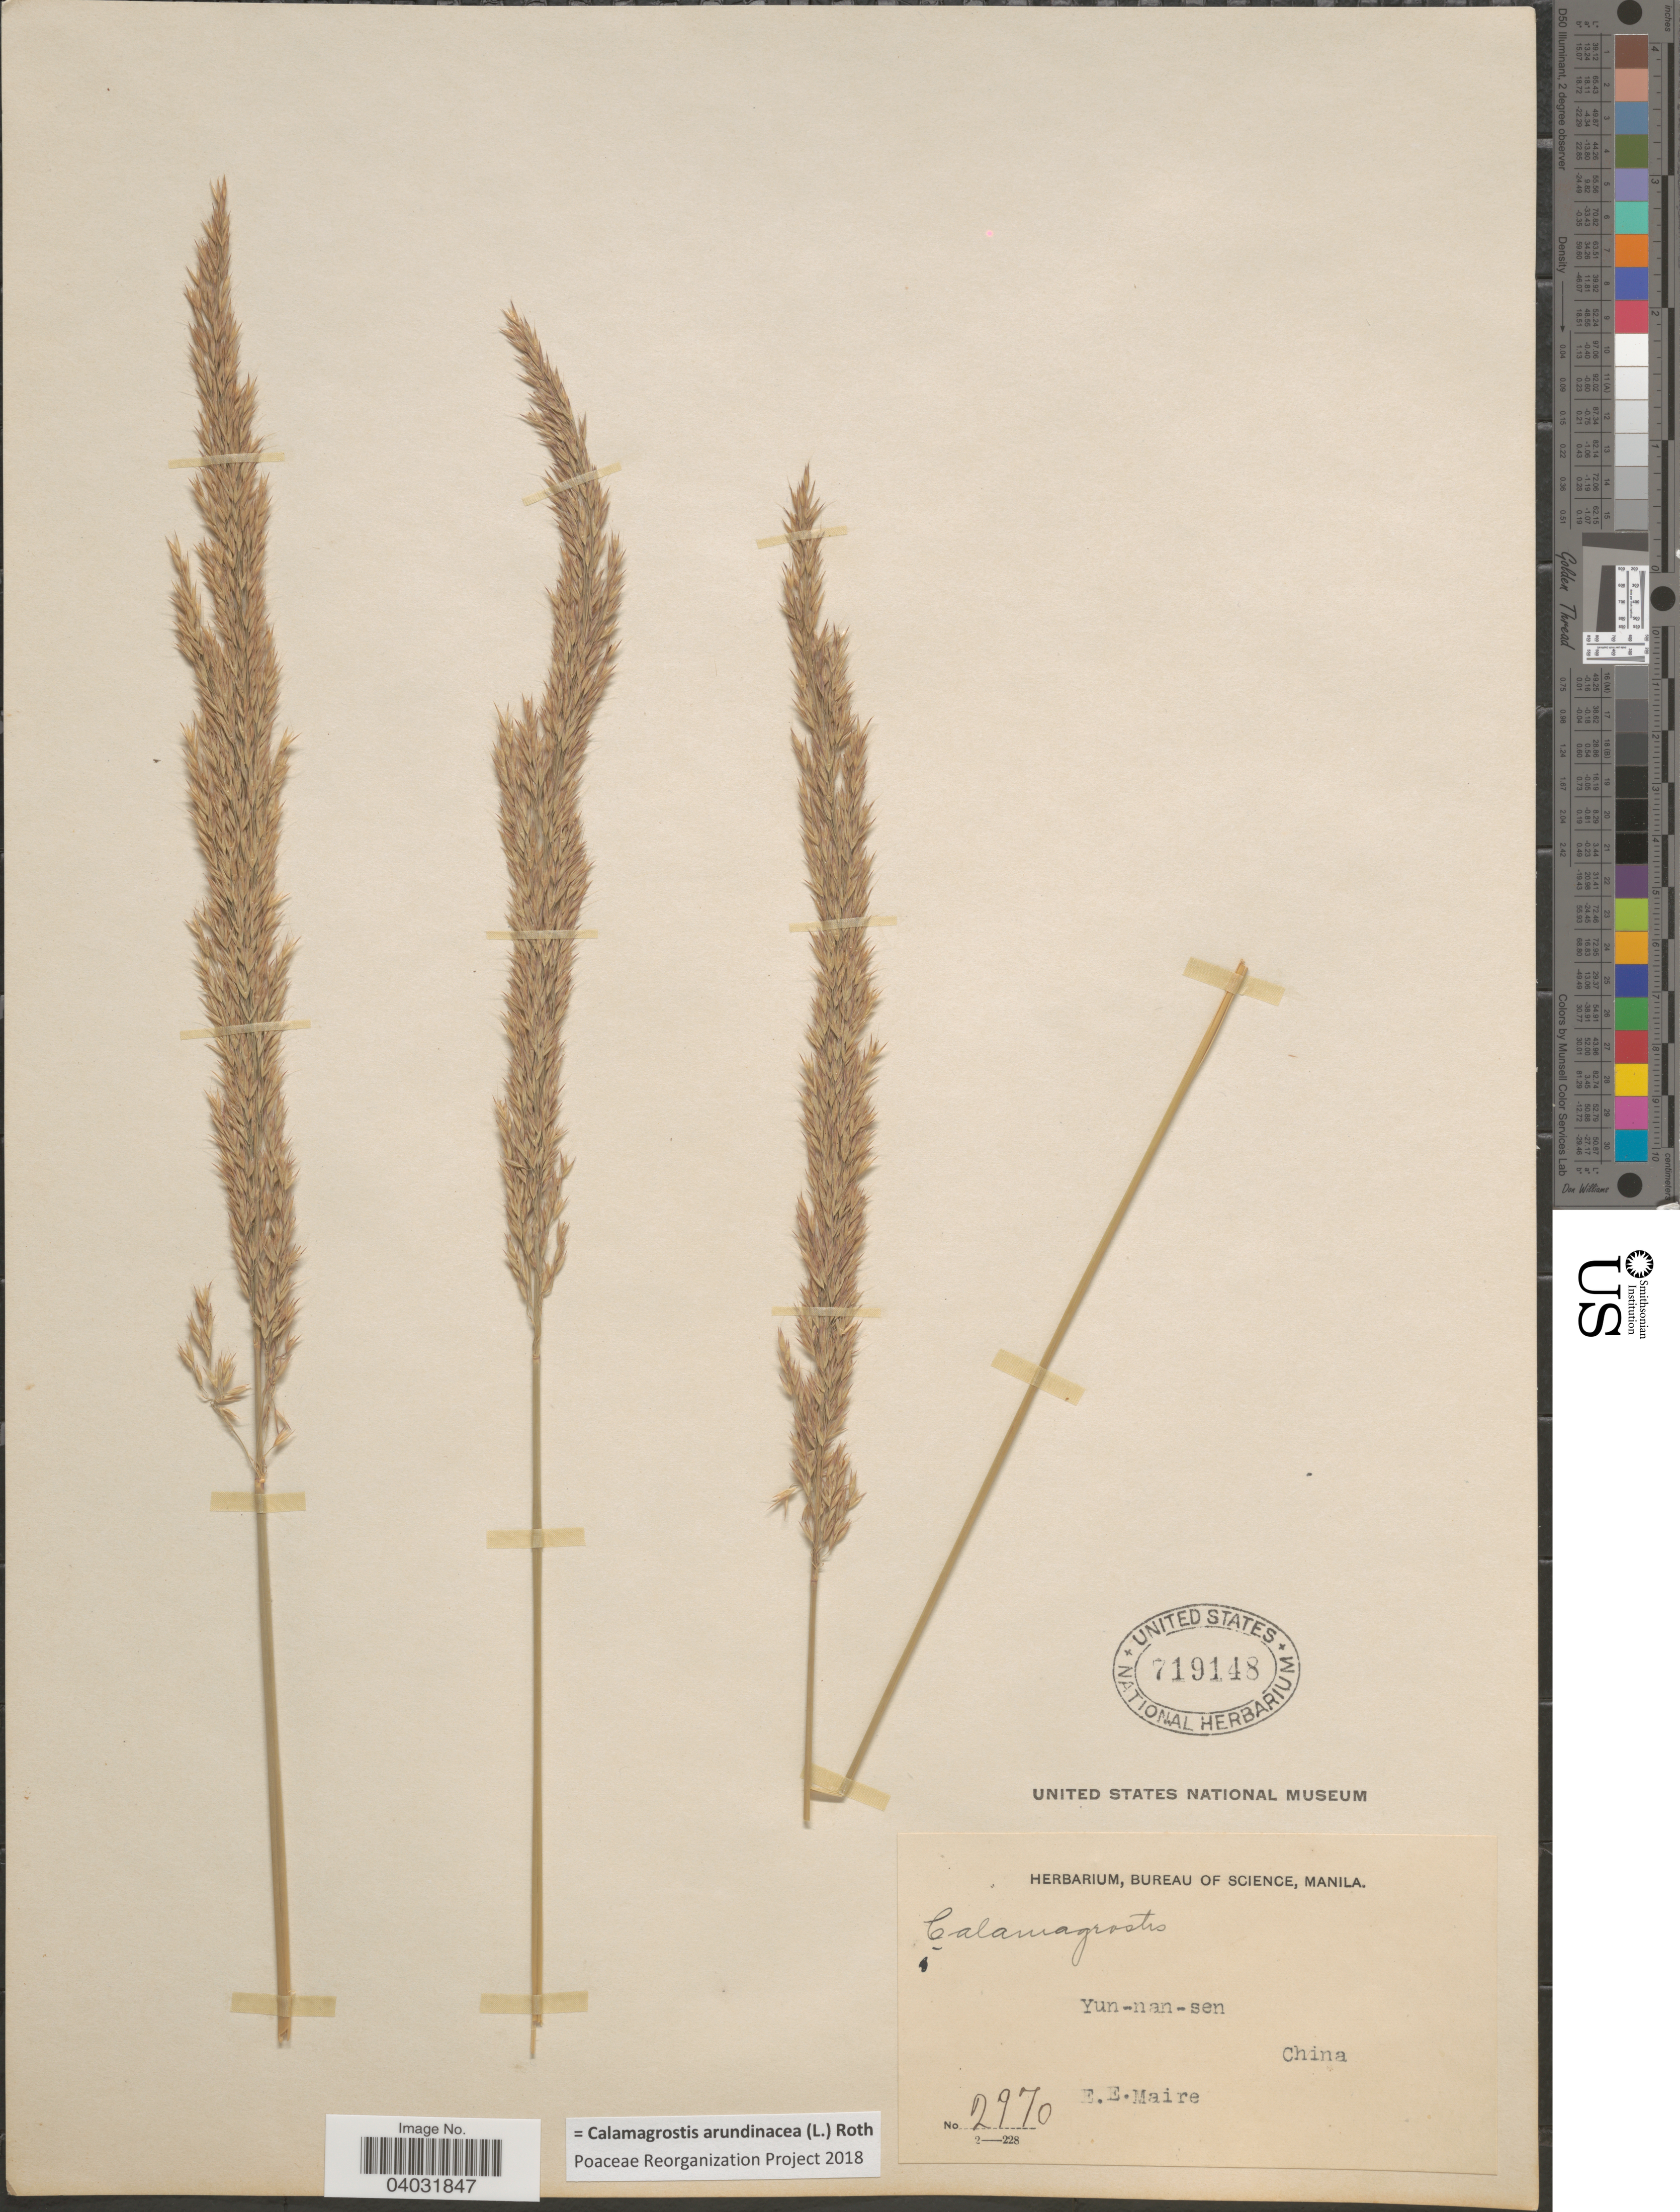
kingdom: Plantae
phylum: Tracheophyta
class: Liliopsida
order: Poales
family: Poaceae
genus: Calamagrostis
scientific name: Calamagrostis arundinacea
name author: (L.) Roth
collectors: E. E. Maire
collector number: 2970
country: China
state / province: Yunnan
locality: Yun-nan-sen.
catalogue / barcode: US 719148